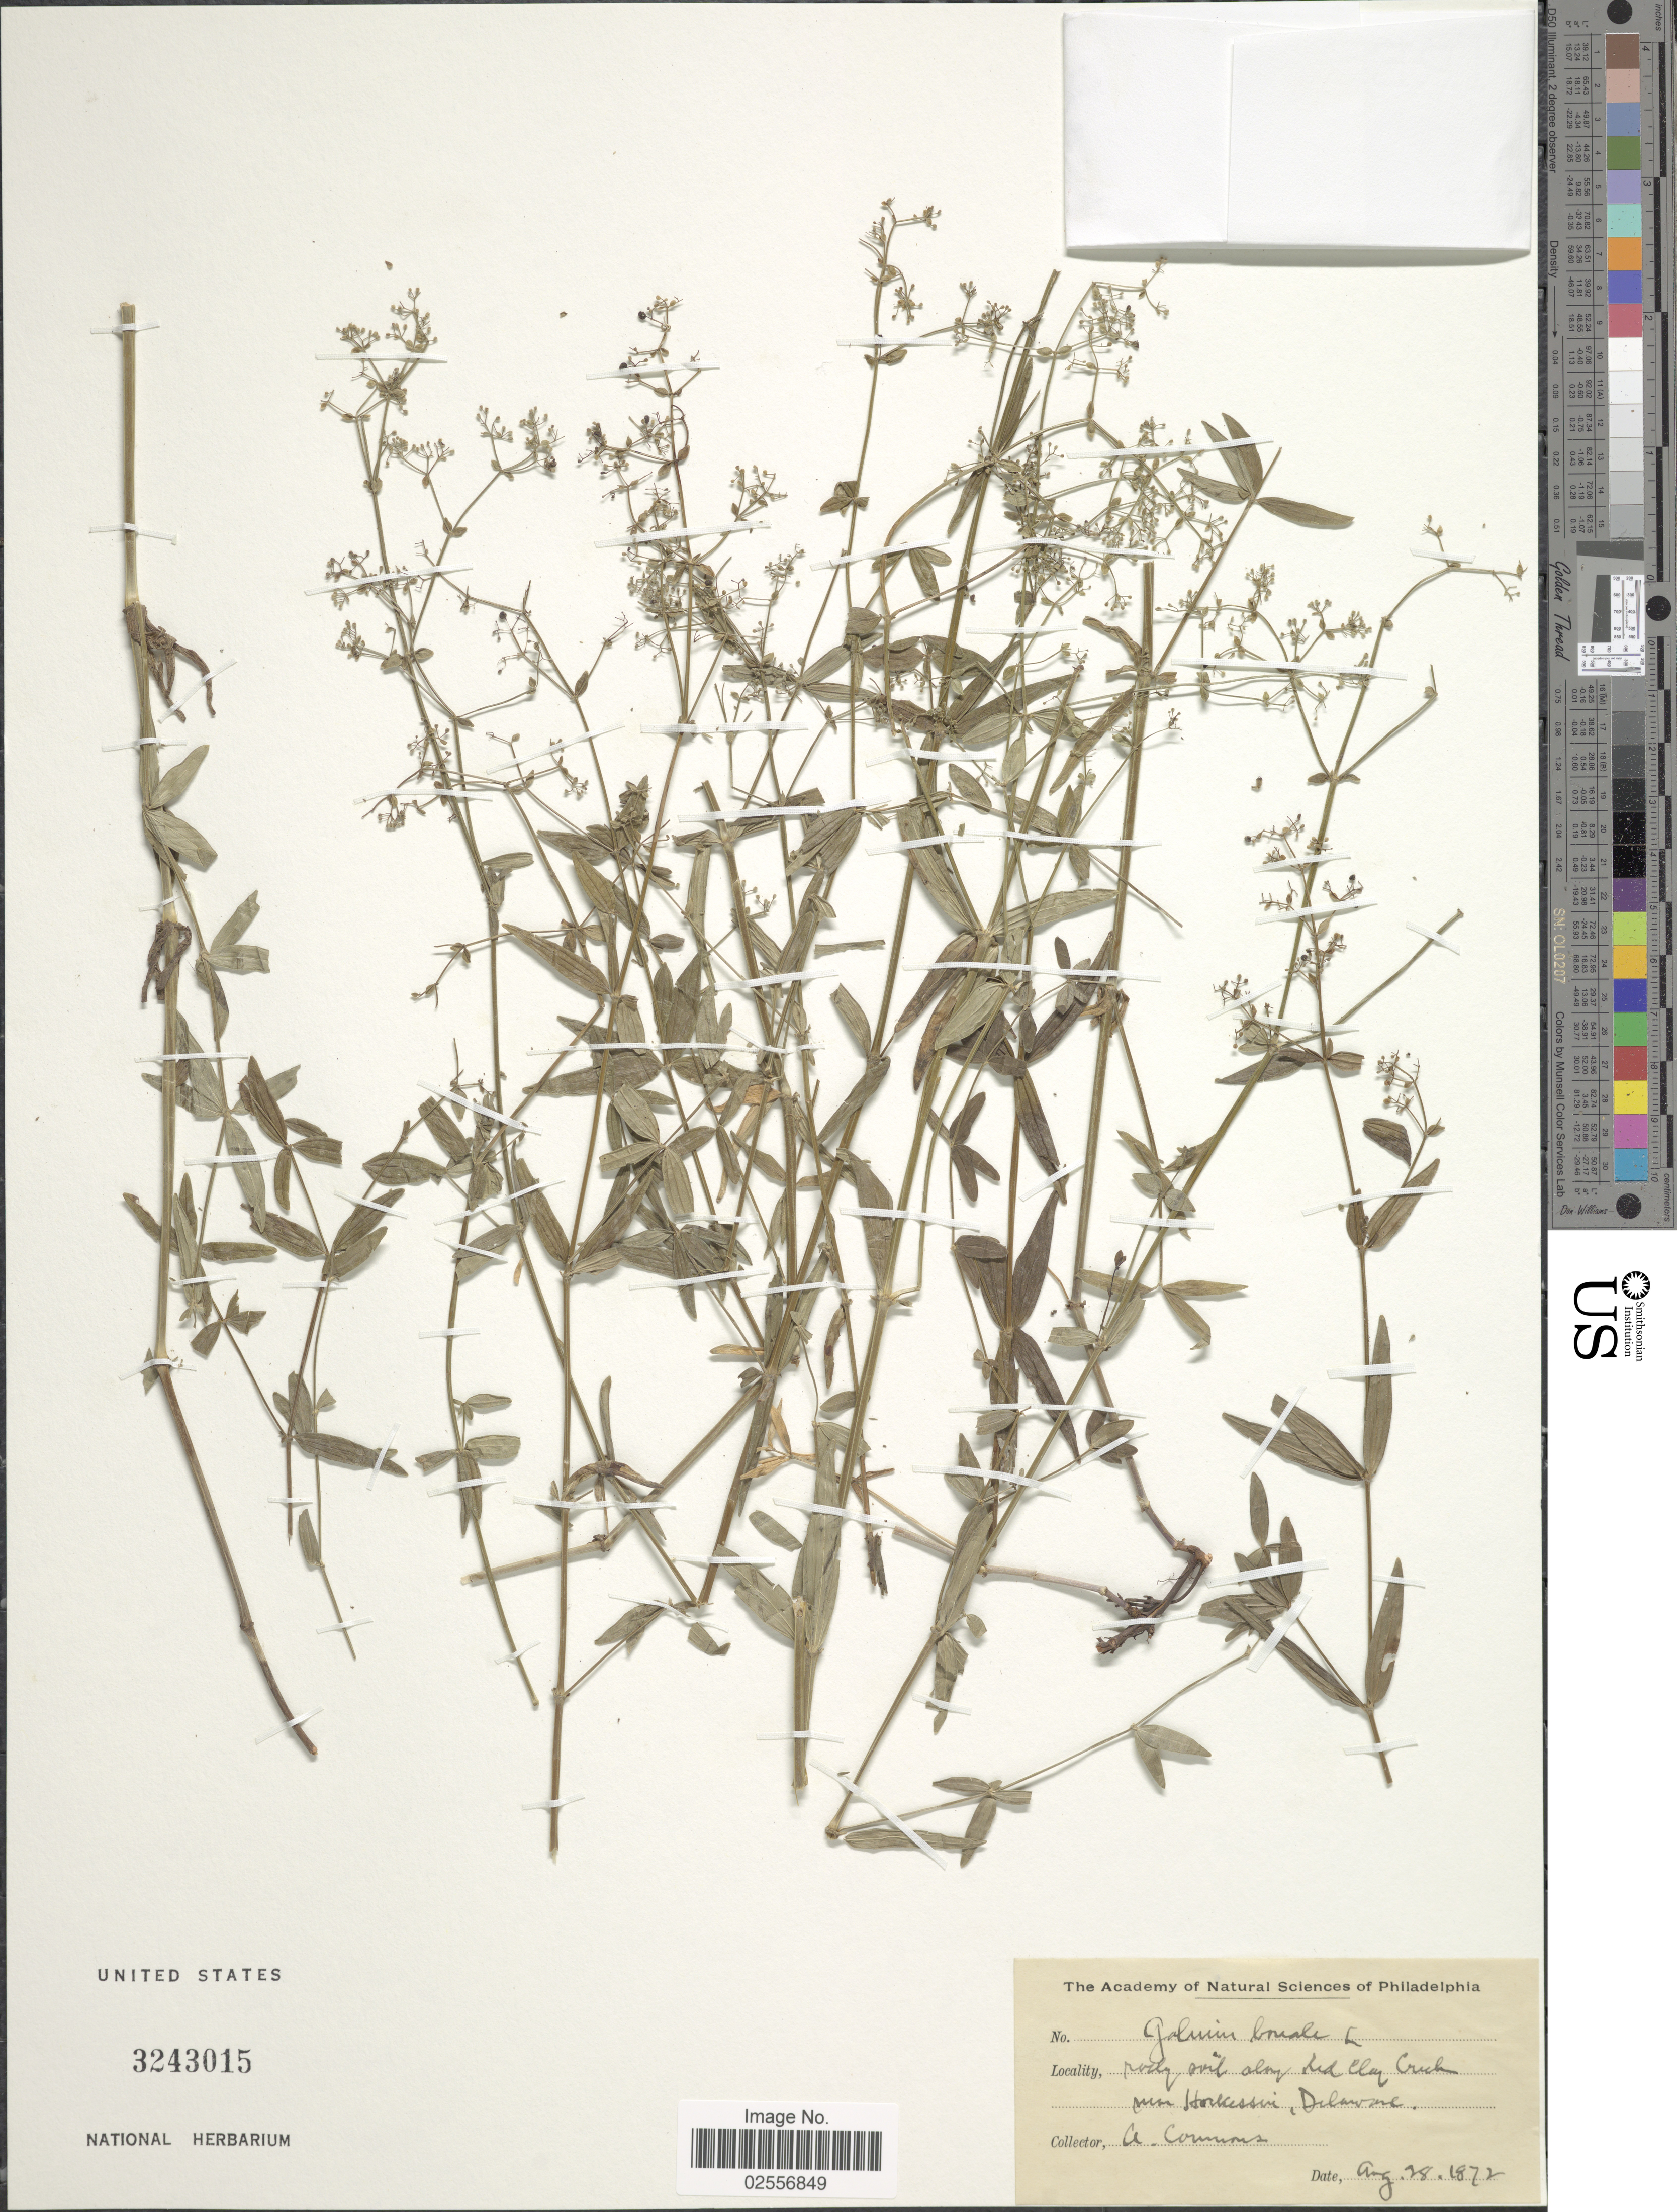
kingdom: Plantae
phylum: Tracheophyta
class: Magnoliopsida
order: Gentianales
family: Rubiaceae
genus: Galium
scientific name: Galium boreale L.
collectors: A. Commons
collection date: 1872-08-28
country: United States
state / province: Delaware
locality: Red Clay Creek, near Hockessin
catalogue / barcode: US 3243015